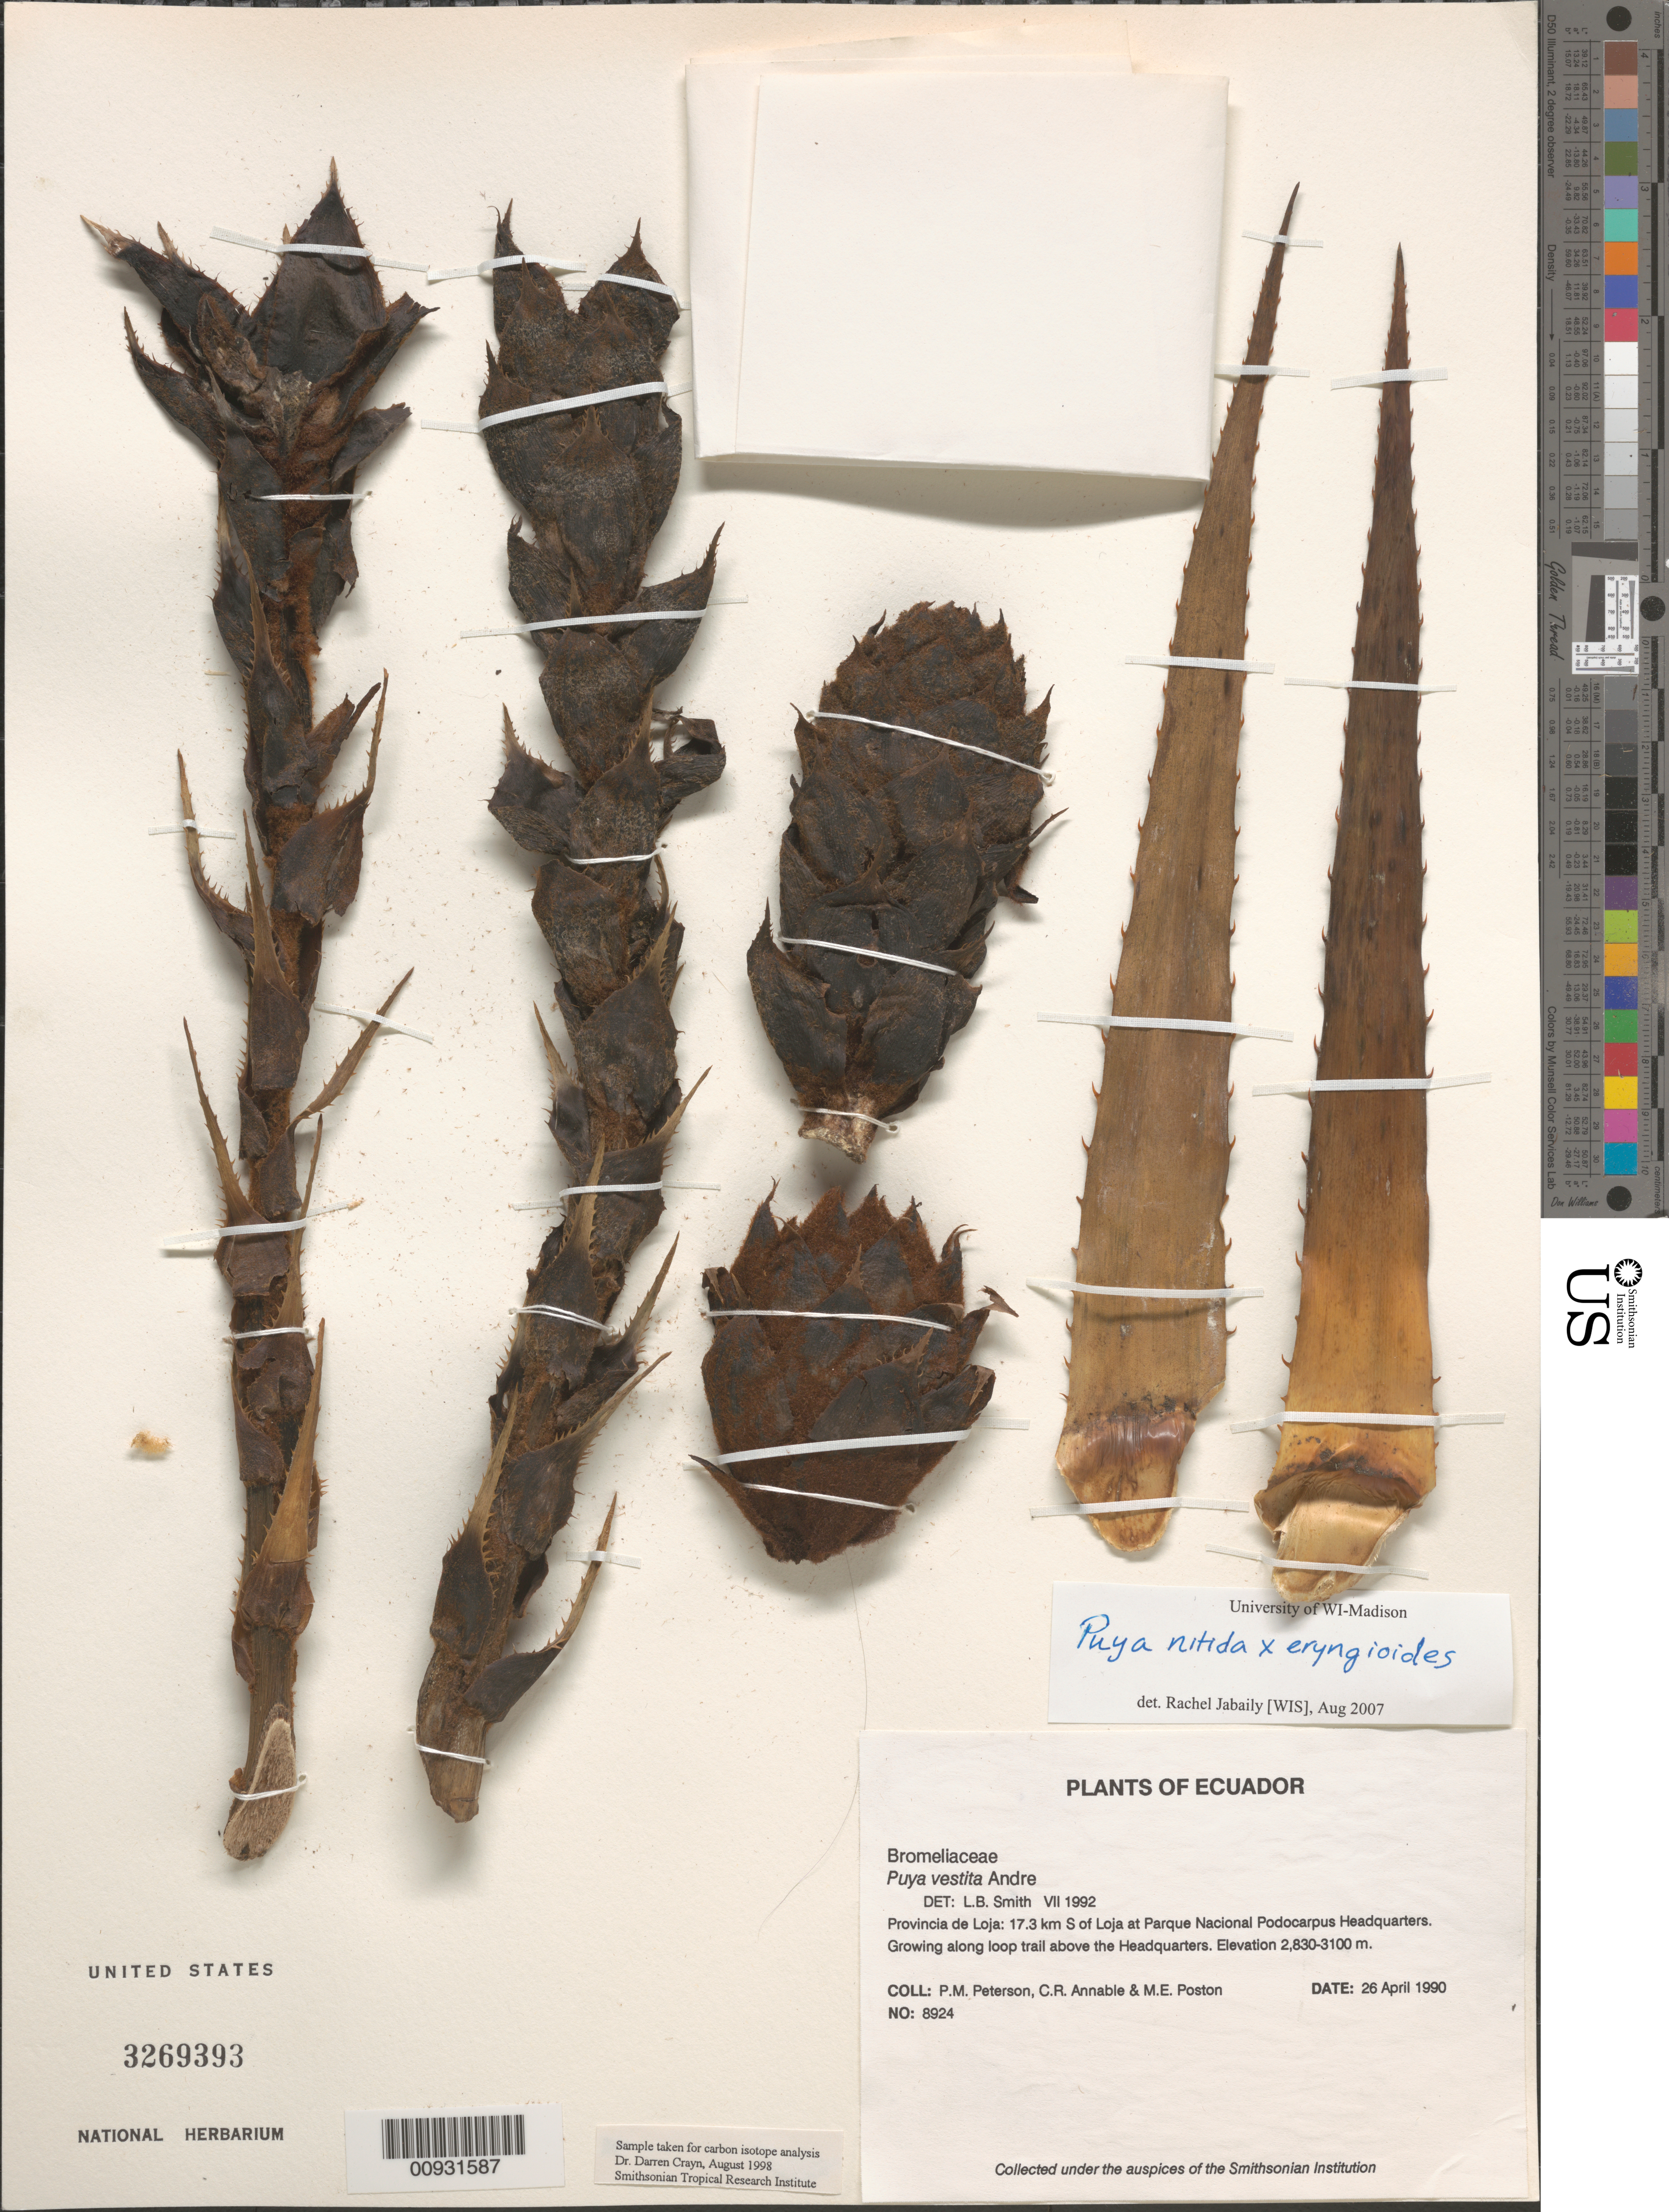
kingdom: Plantae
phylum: Tracheophyta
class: Liliopsida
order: Poales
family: Bromeliaceae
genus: Puya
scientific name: Puya nitida x P. eryngioides André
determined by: Jabaily, R.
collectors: P. M. Peterson, C. R. Annable & M. Poston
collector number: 08924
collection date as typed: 26 Apr 1990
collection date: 1990-04-26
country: Ecuador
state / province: Loja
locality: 17.3 km S of Loja at Parque Nacional Podocarpus Headquarters.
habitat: Growing along loop trail above the Headquarters.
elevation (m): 2830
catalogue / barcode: US 3269393